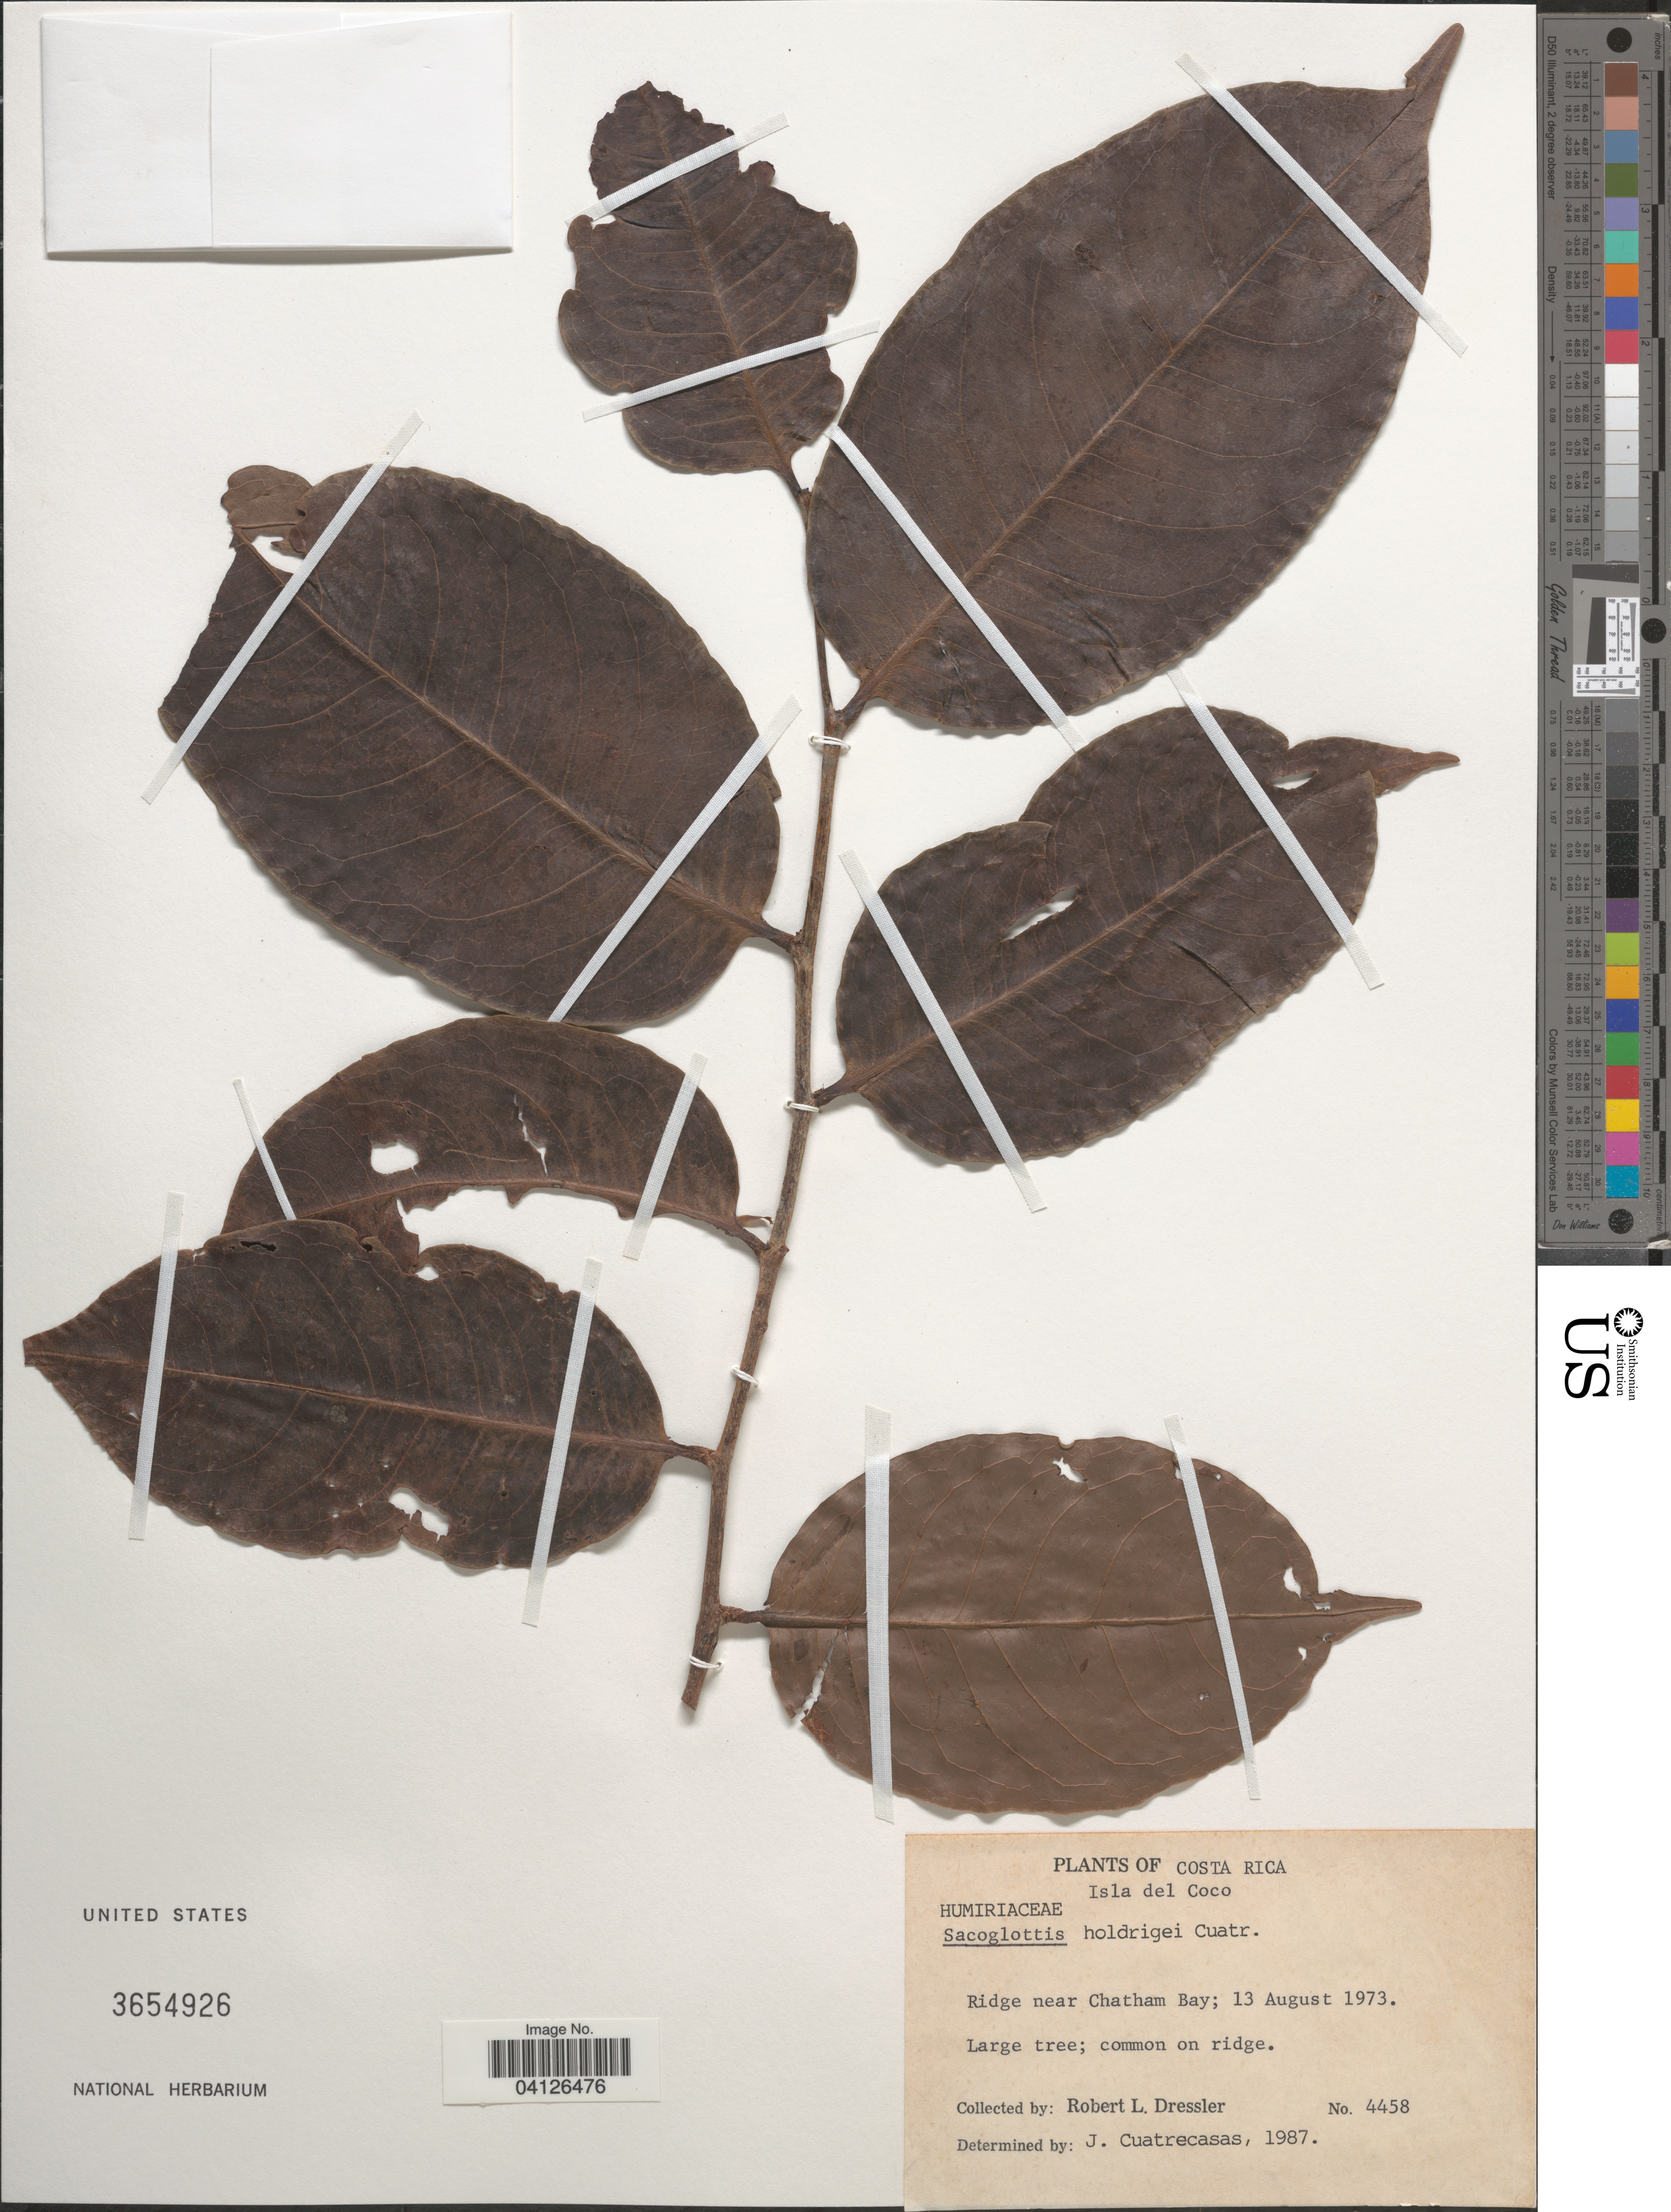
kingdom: Plantae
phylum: Tracheophyta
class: Magnoliopsida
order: Malpighiales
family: Humiriaceae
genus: Sacoglottis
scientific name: Sacoglottis holdridgei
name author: Cuatrec.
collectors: R. Dressler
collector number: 4458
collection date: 1973-08-13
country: Costa Rica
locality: Isla del Coco. Ridge near Chatham Bay.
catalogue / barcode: US 3654926